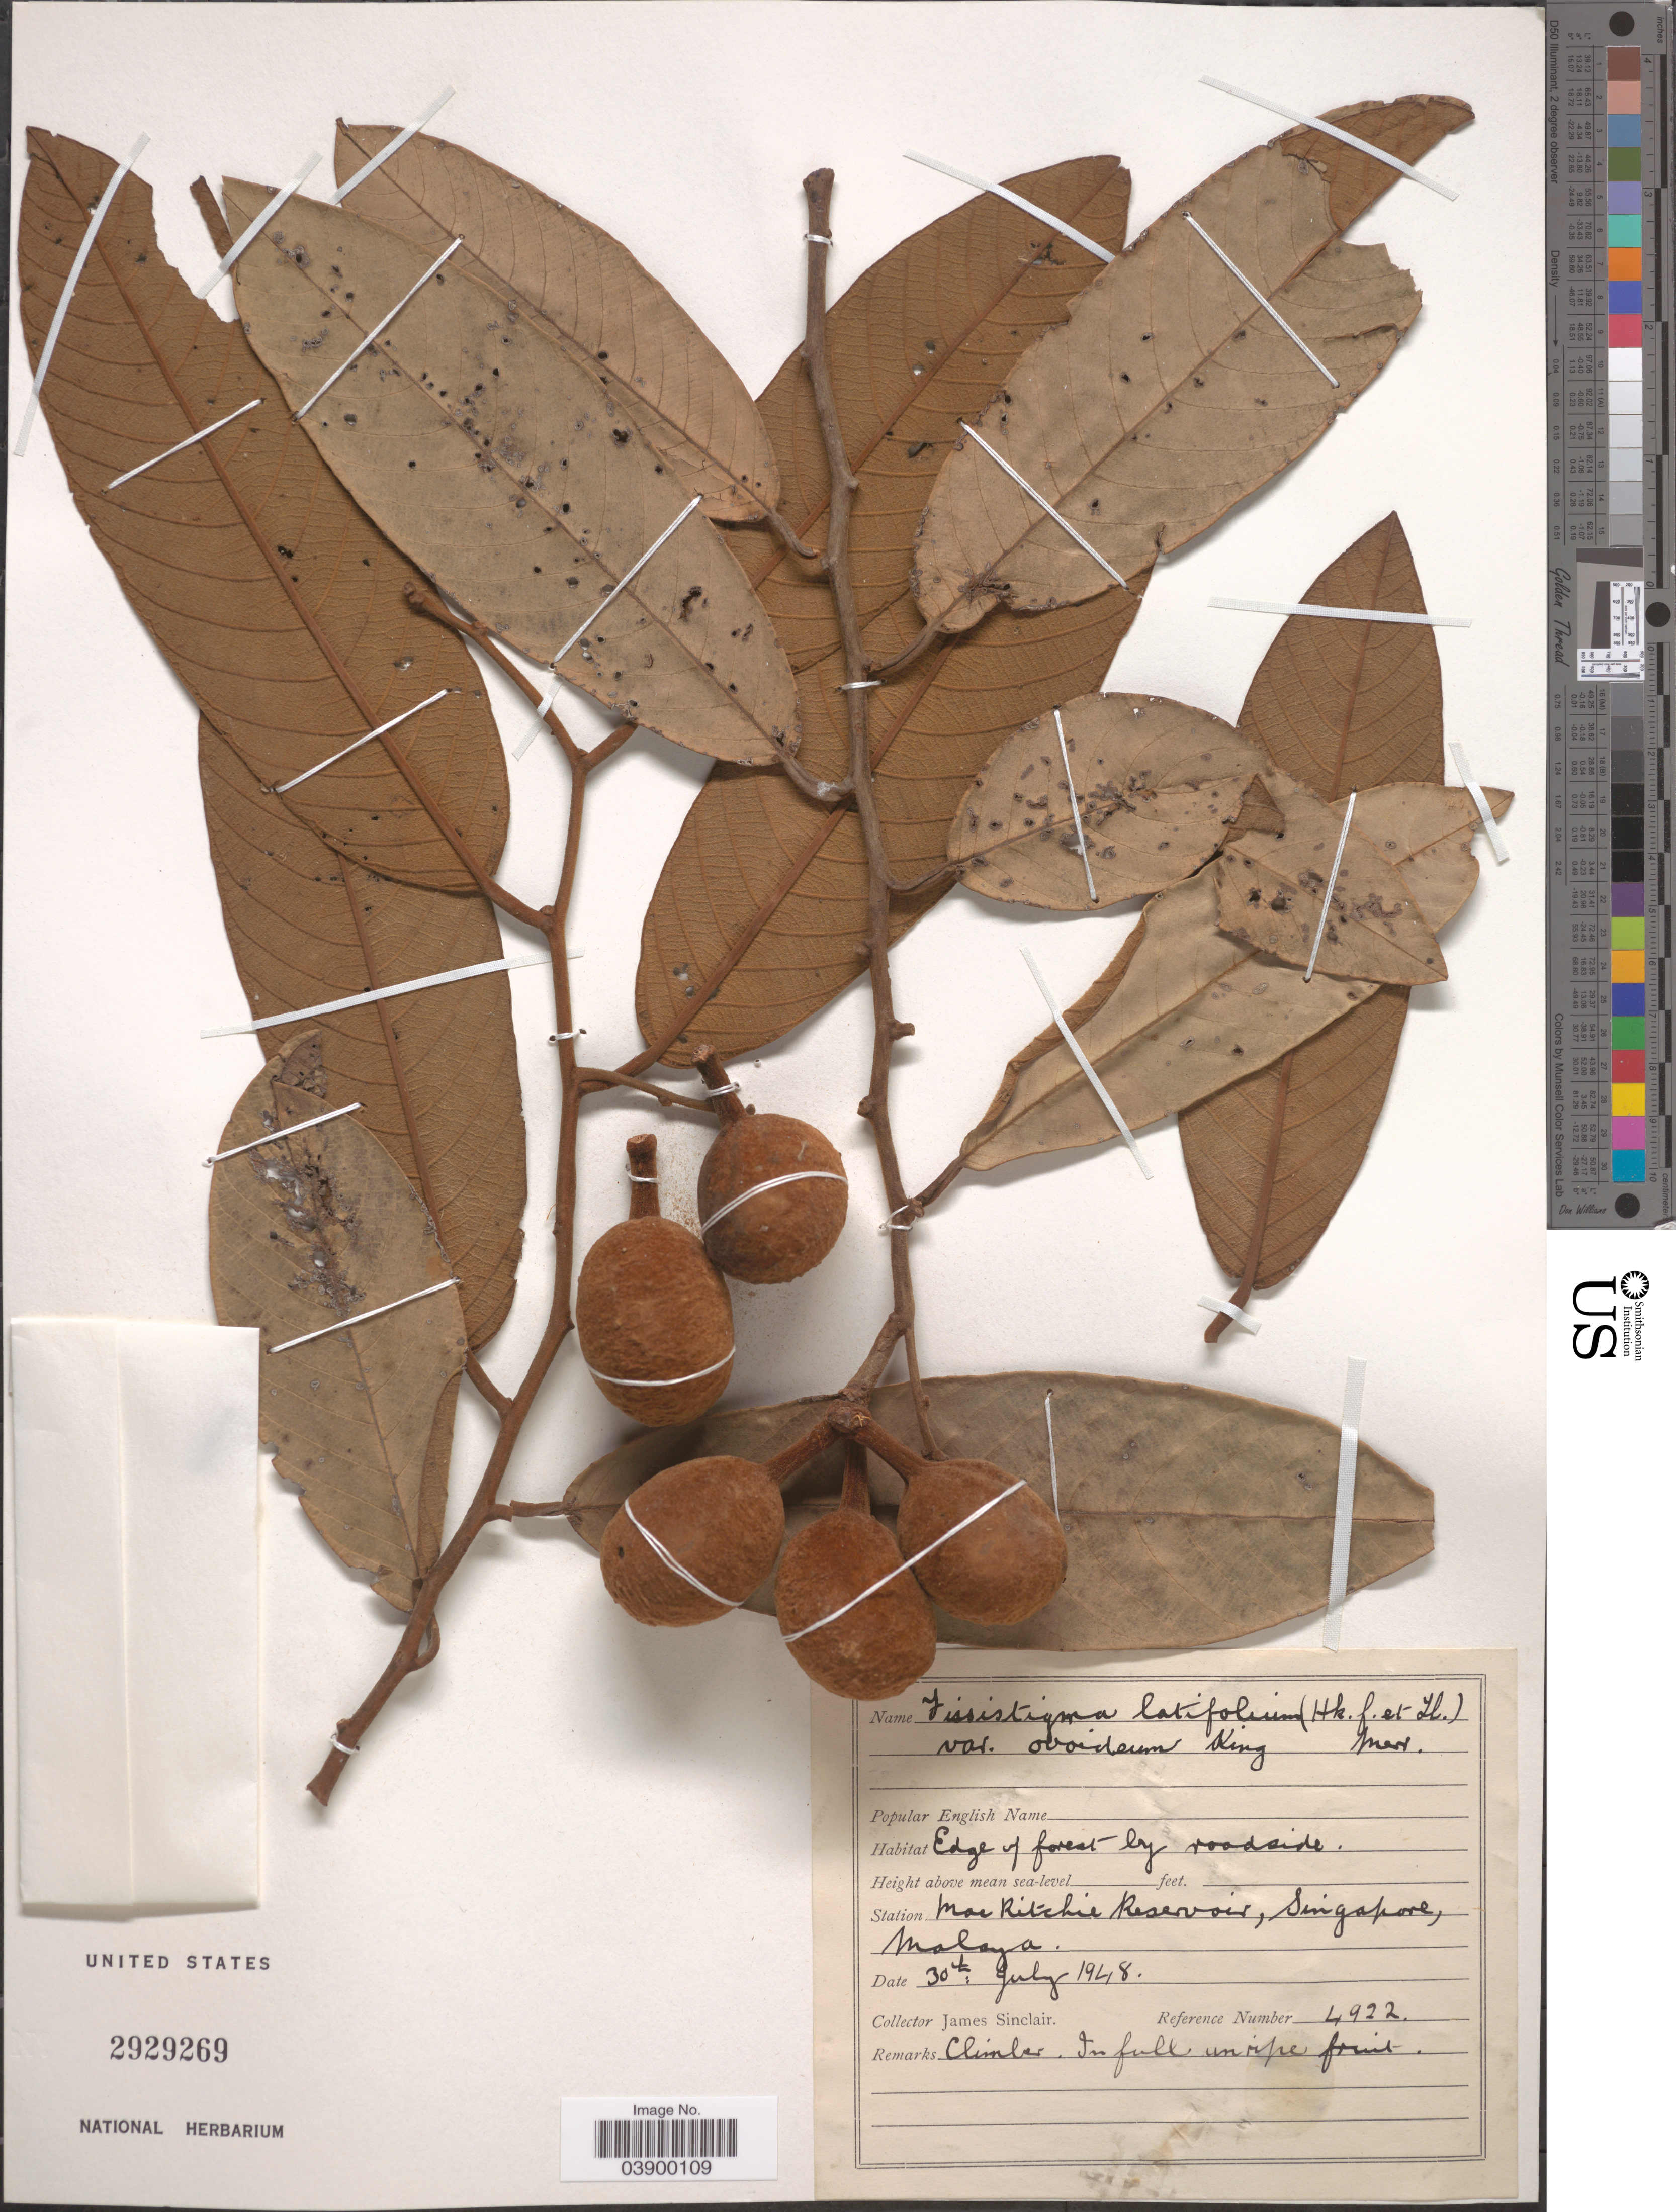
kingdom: Plantae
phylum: Tracheophyta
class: Magnoliopsida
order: Magnoliales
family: Annonaceae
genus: Fissistigma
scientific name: Fissistigma latifolium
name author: (Dunal) Merr.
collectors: J. Sinclair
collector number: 4922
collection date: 1948-07-30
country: Singapore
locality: Station Mac Ritchie Reservoir, Malaya.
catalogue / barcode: US 2929269